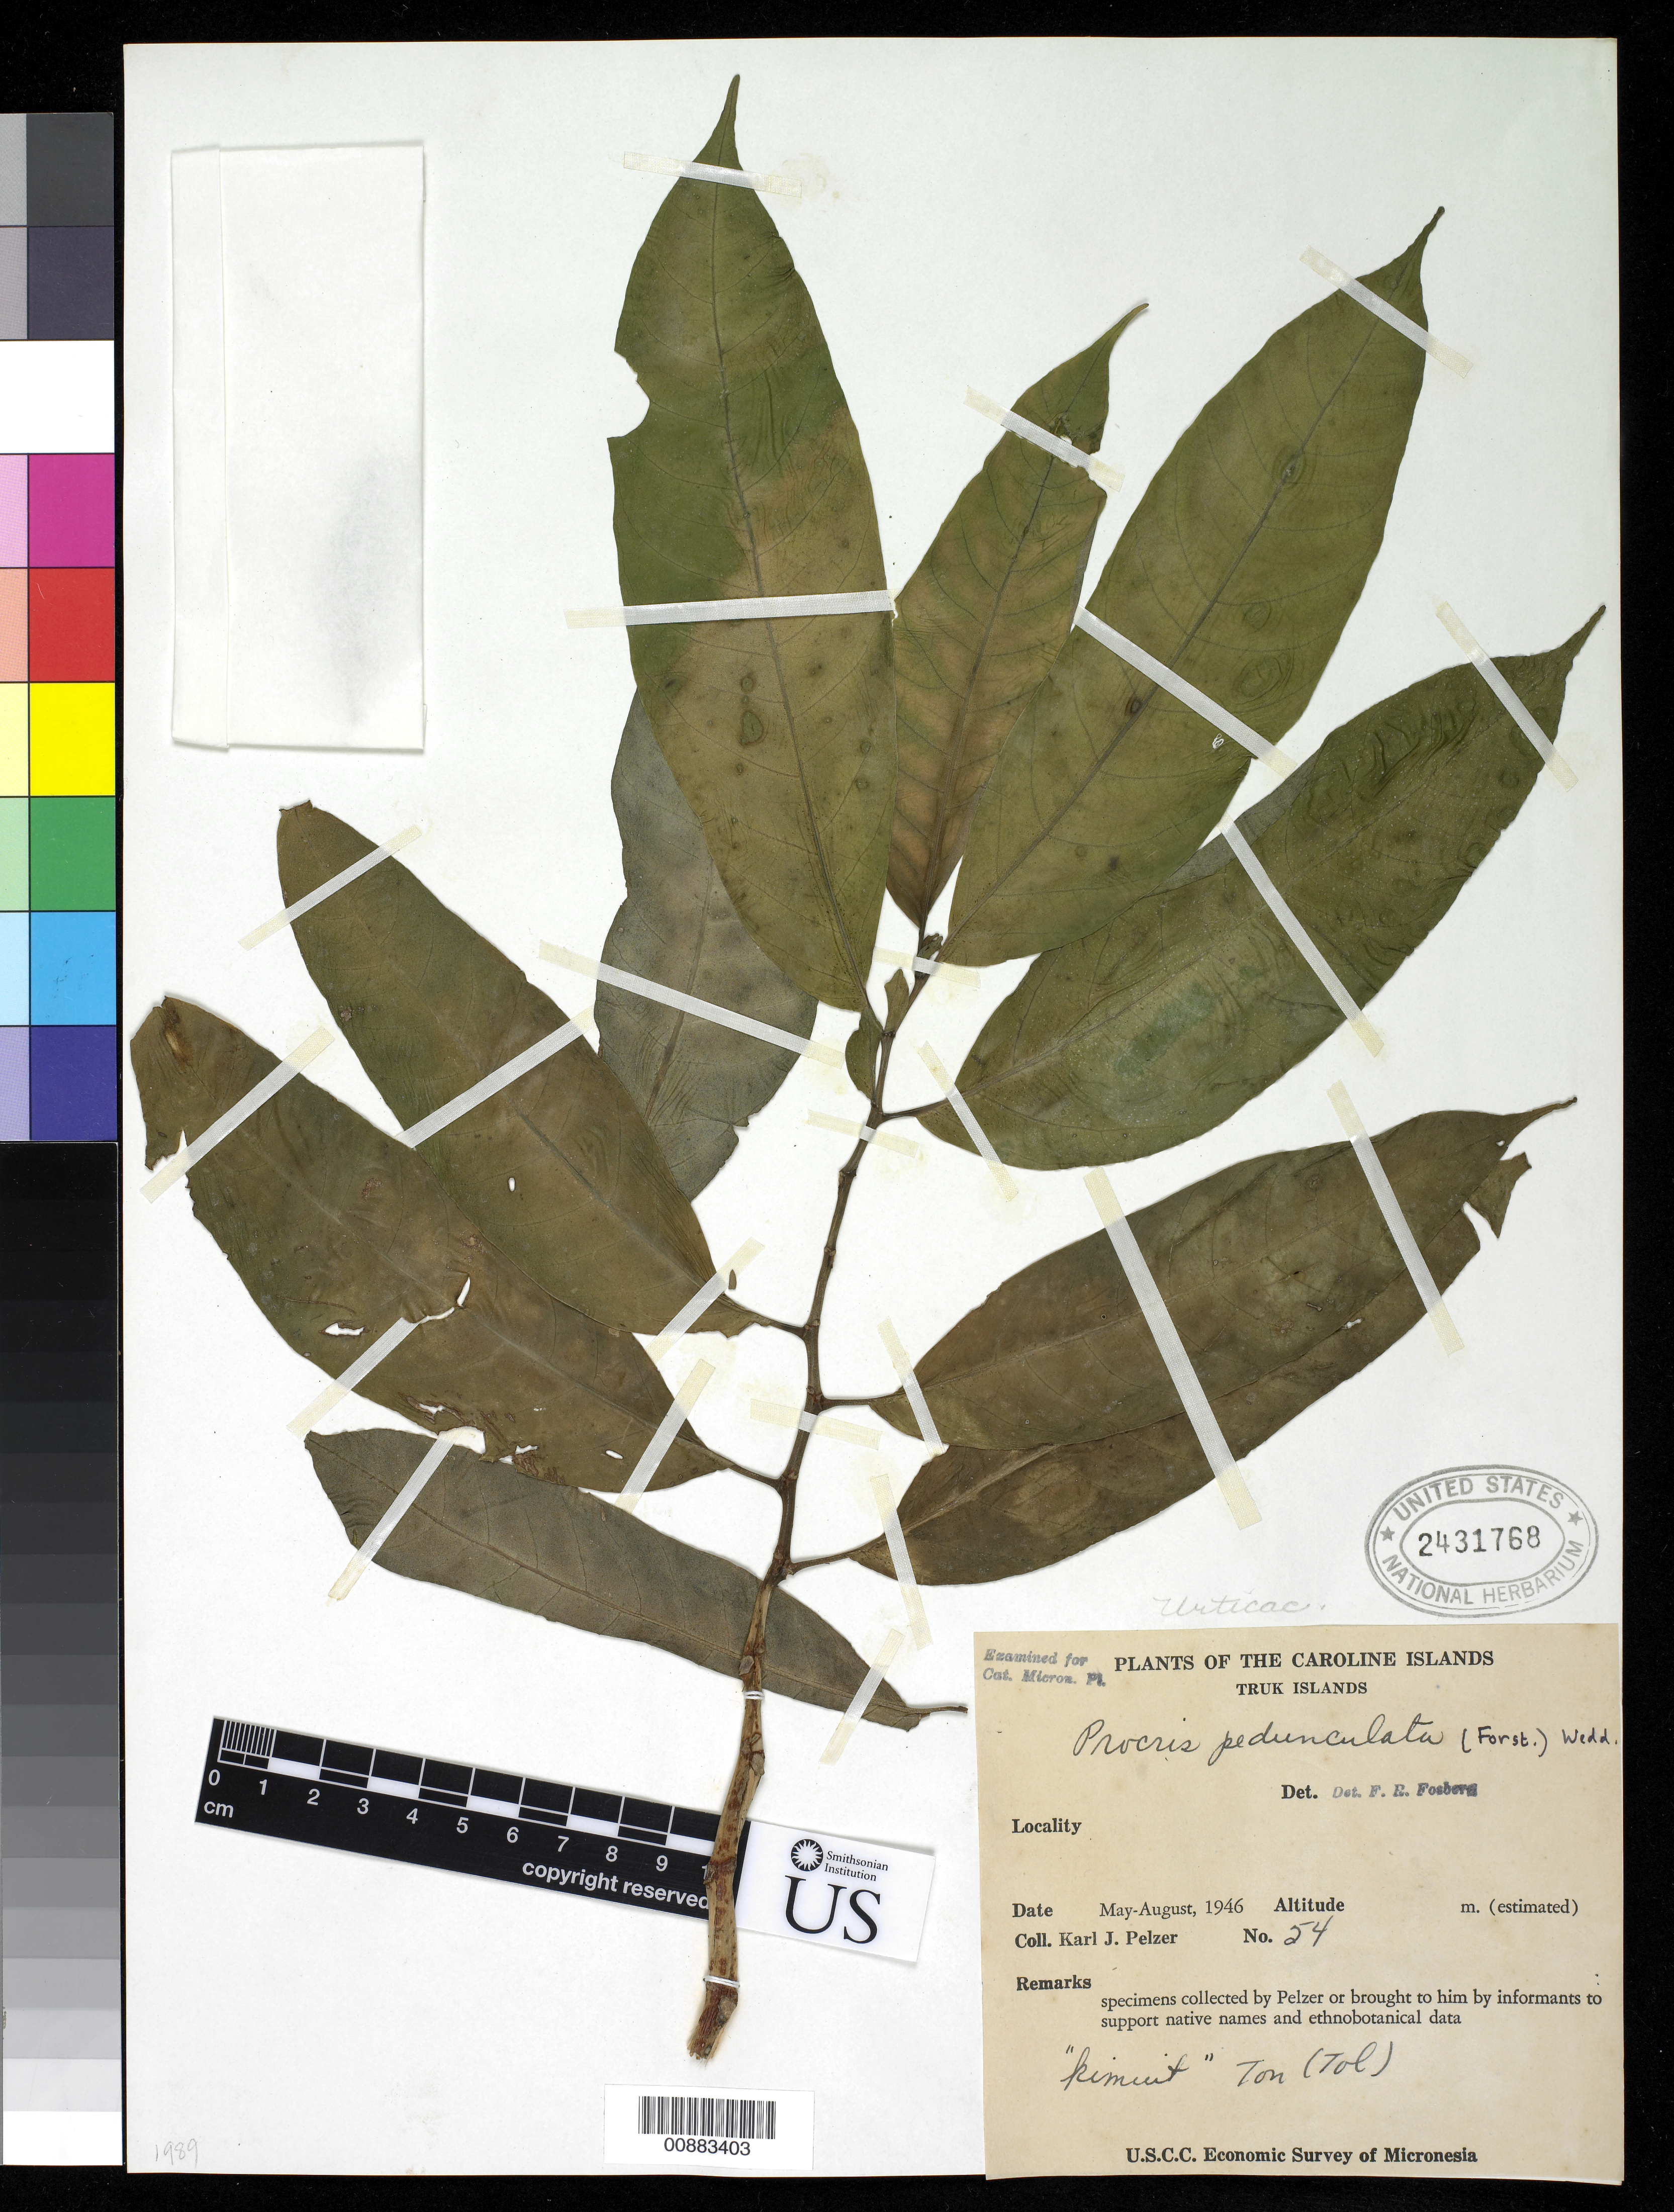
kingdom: Plantae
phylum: Tracheophyta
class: Magnoliopsida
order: Rosales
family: Urticaceae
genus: Procris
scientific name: Procris pedunculata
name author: (J.R. Forst. & G. Forst.) Wedd.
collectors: K. J. Pelzer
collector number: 54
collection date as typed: May 1946 to Aug 1946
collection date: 1946-05/1946-08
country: Micronesia, Federated States of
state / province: Truk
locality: In the Truk Islands of the Caroline Islands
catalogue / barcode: US 2431768